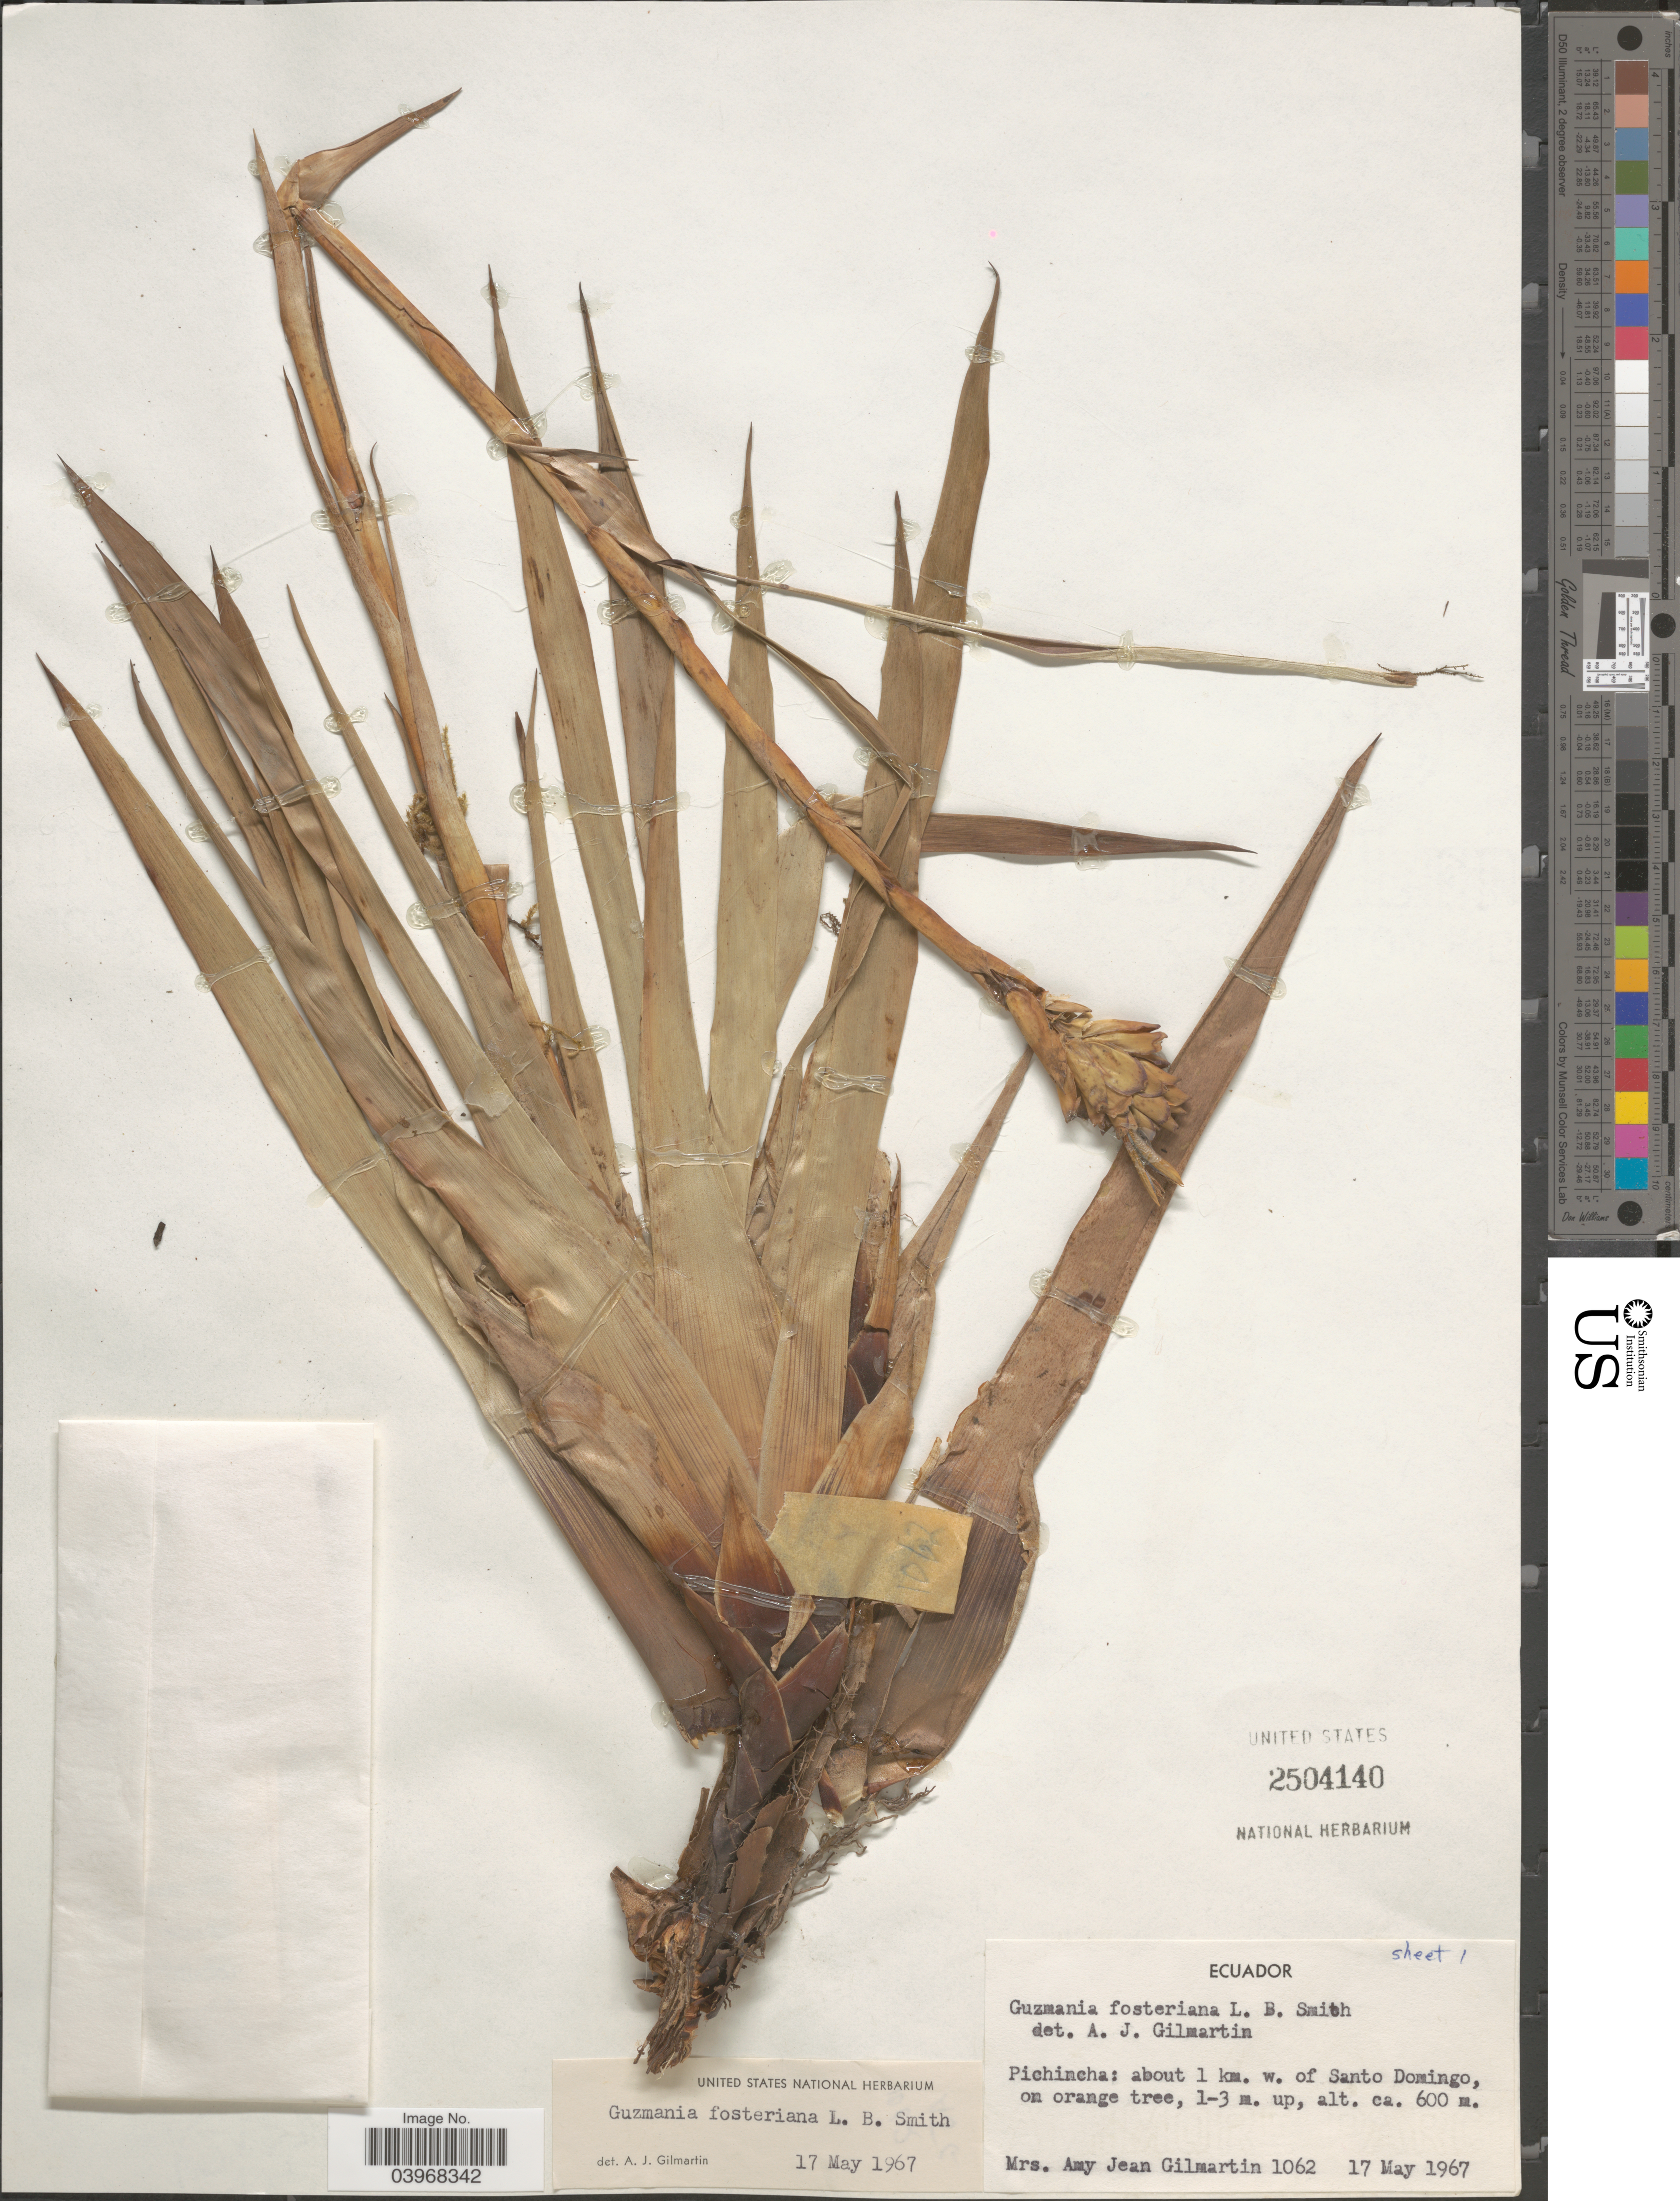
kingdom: Plantae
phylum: Tracheophyta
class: Liliopsida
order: Poales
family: Bromeliaceae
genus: Guzmania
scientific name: Guzmania fosteriana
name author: L.B. Sm.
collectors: A. J. Gilmartin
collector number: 1062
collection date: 1967-05-17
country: Ecuador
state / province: Pichincha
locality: About 1 km. w. of Santo Domingo.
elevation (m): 600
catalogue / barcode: US 2504140